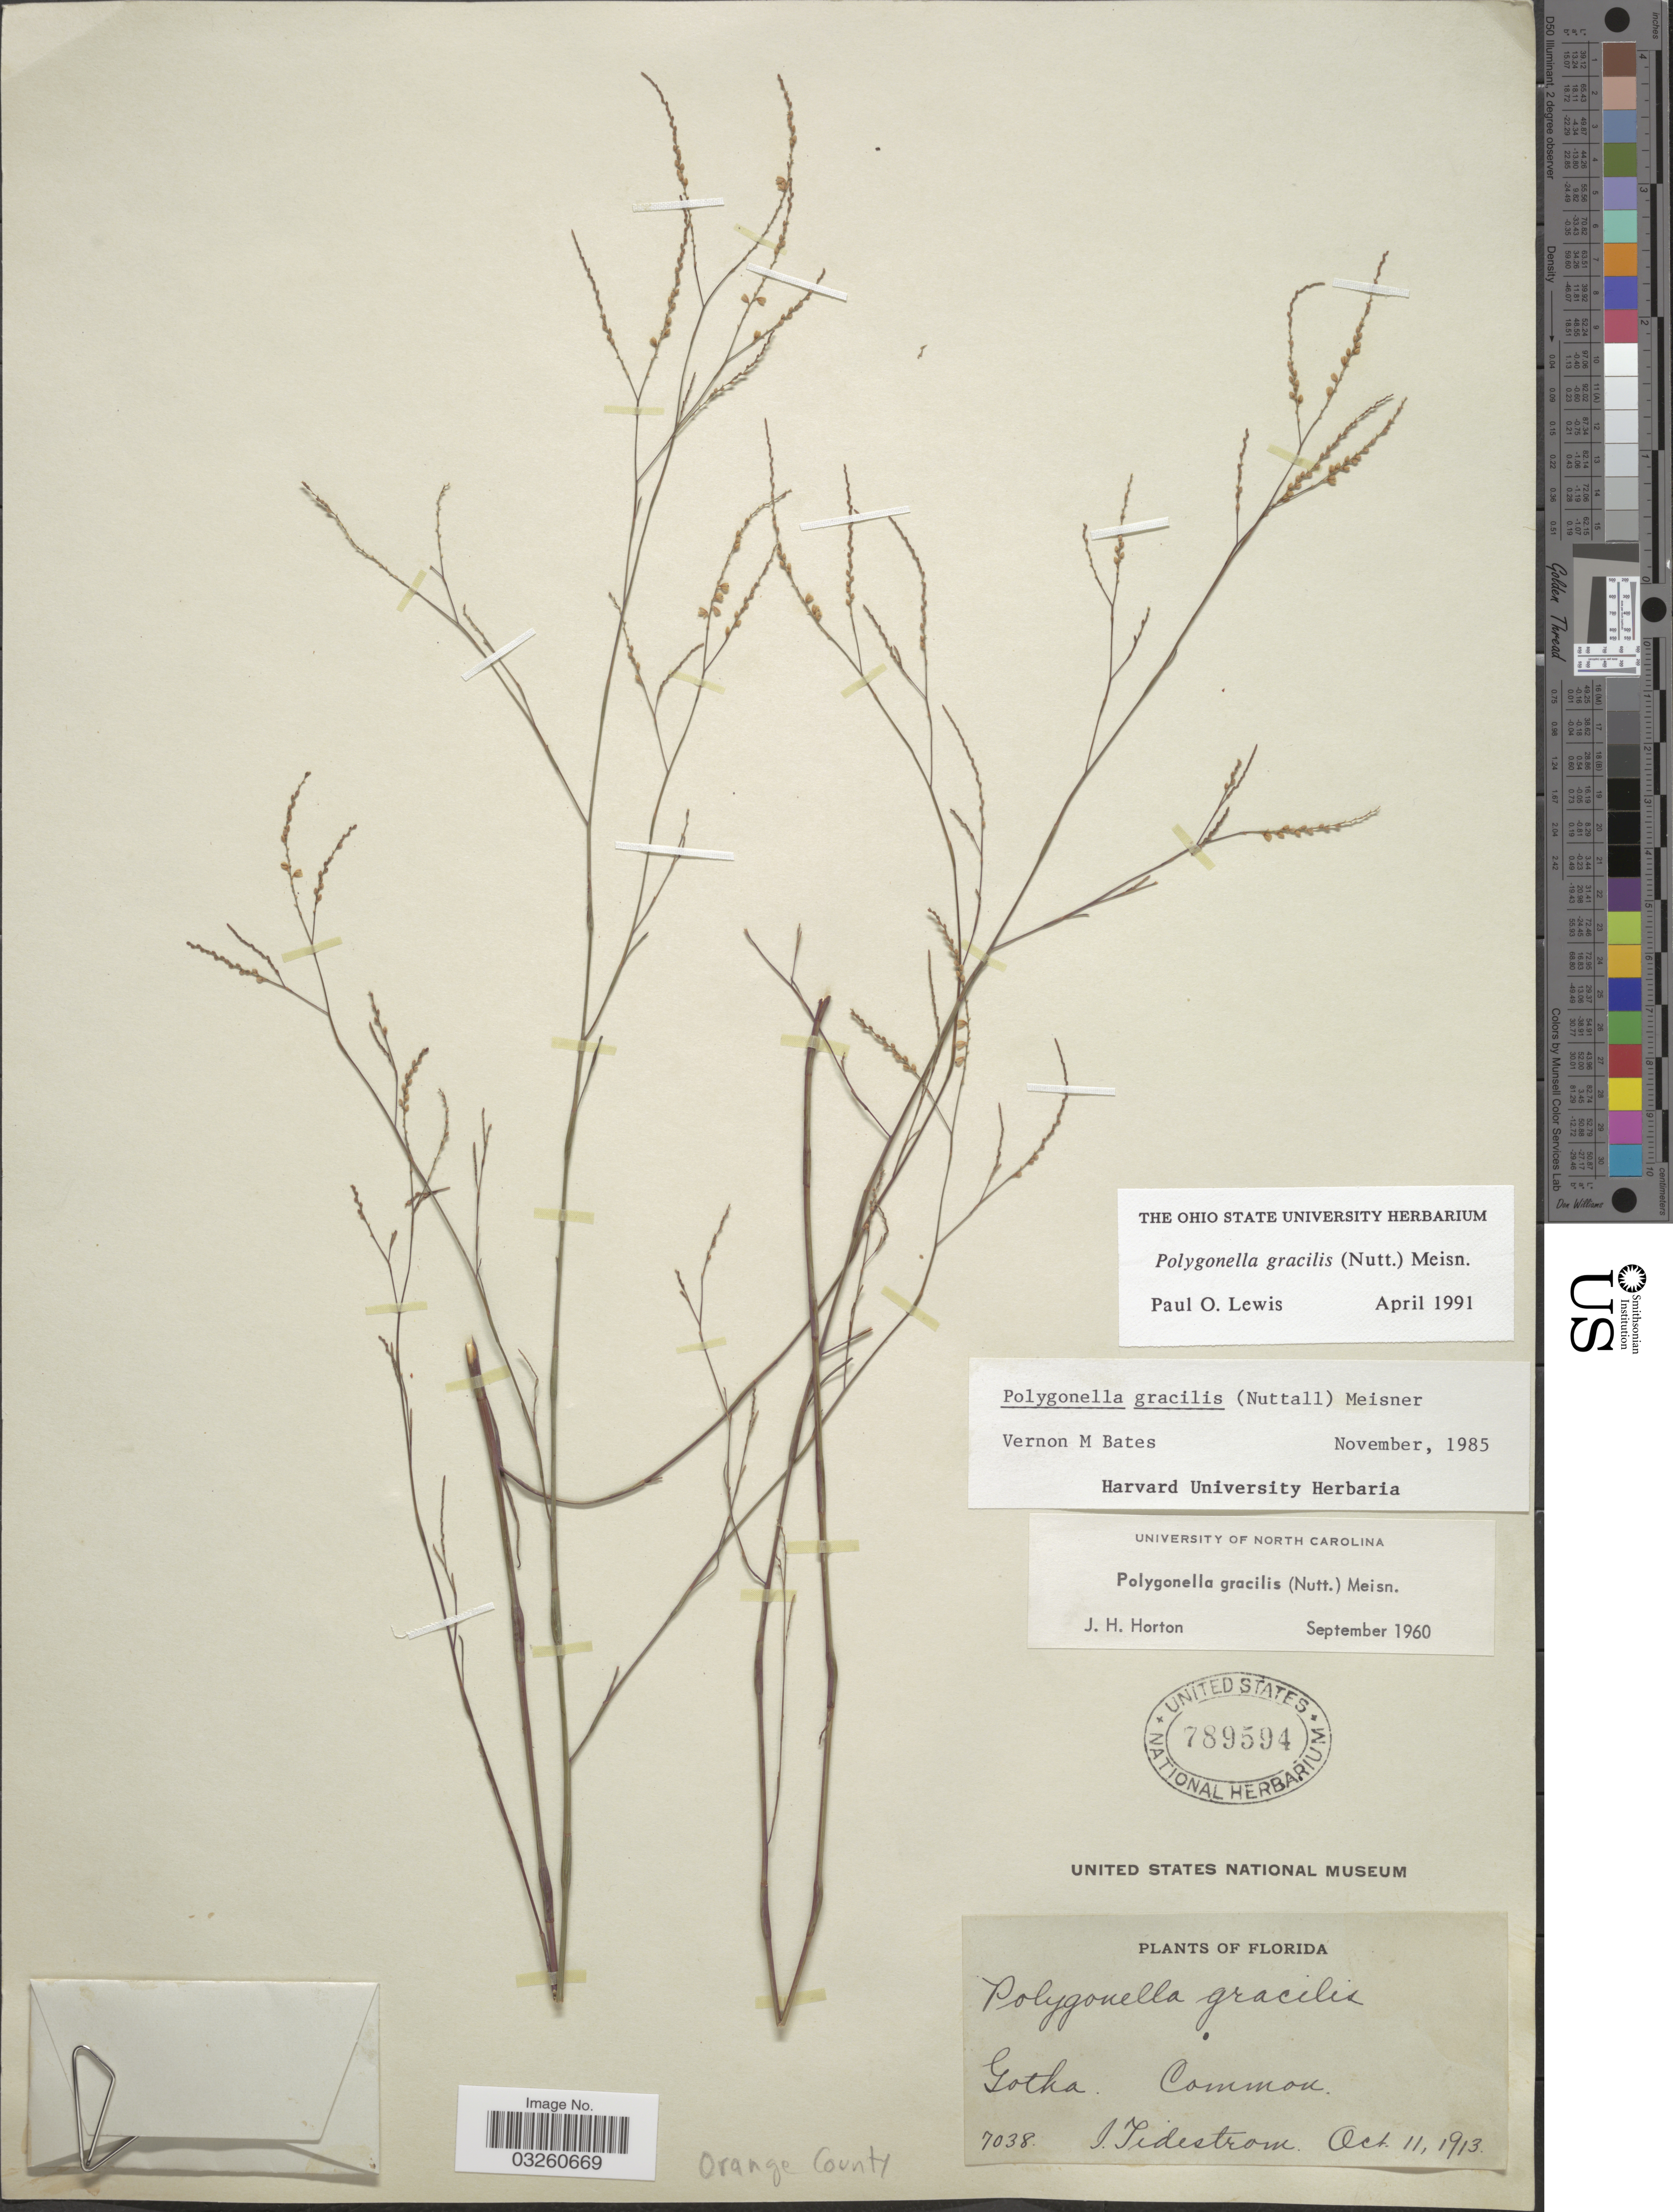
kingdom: Plantae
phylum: Tracheophyta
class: Magnoliopsida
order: Caryophyllales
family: Polygonaceae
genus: Polygonella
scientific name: Polygonella gracilis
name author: (Nutt.) Meisn.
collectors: I. F. Tidestrom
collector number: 7038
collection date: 1913-10-11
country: United States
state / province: Florida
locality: Orange County. Gotha.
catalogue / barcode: US 789594